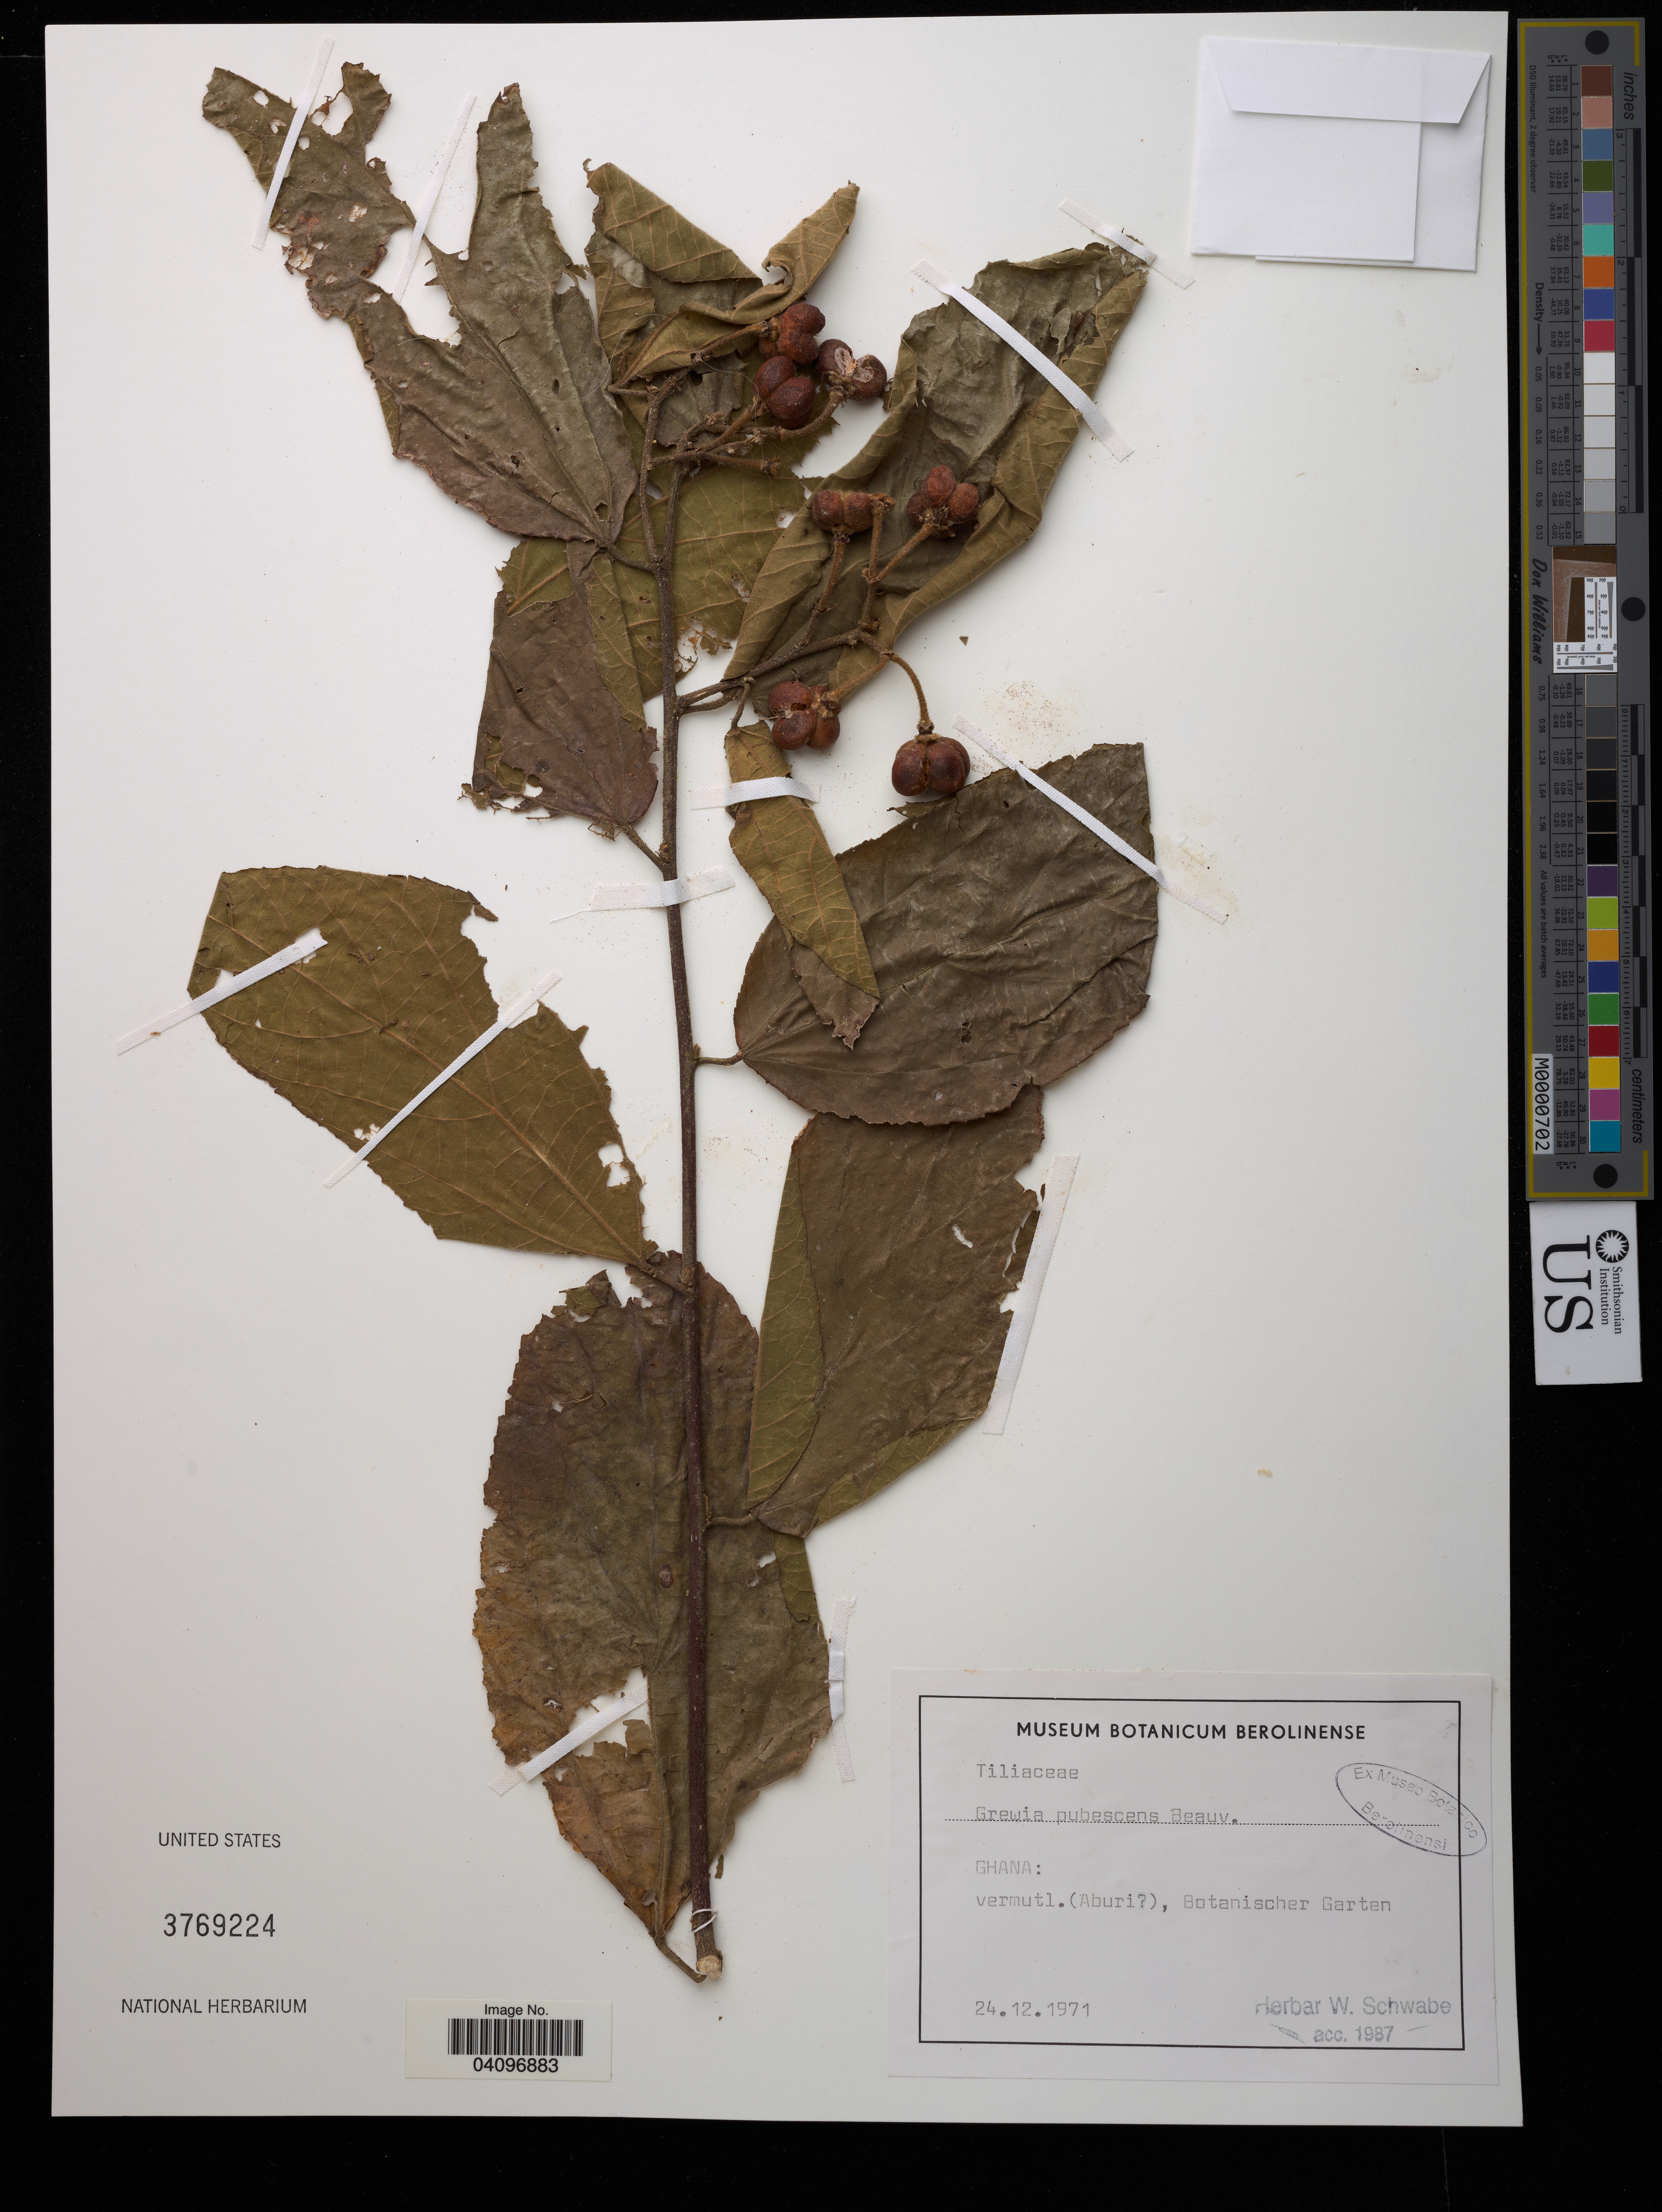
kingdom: Plantae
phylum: Tracheophyta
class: Magnoliopsida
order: Malvales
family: Malvaceae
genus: Grewia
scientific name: Grewia pubescens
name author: P. Beauv.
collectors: W. Schwabe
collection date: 1971-12-24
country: Ghana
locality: Botanischer Garten.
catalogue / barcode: US 3769224